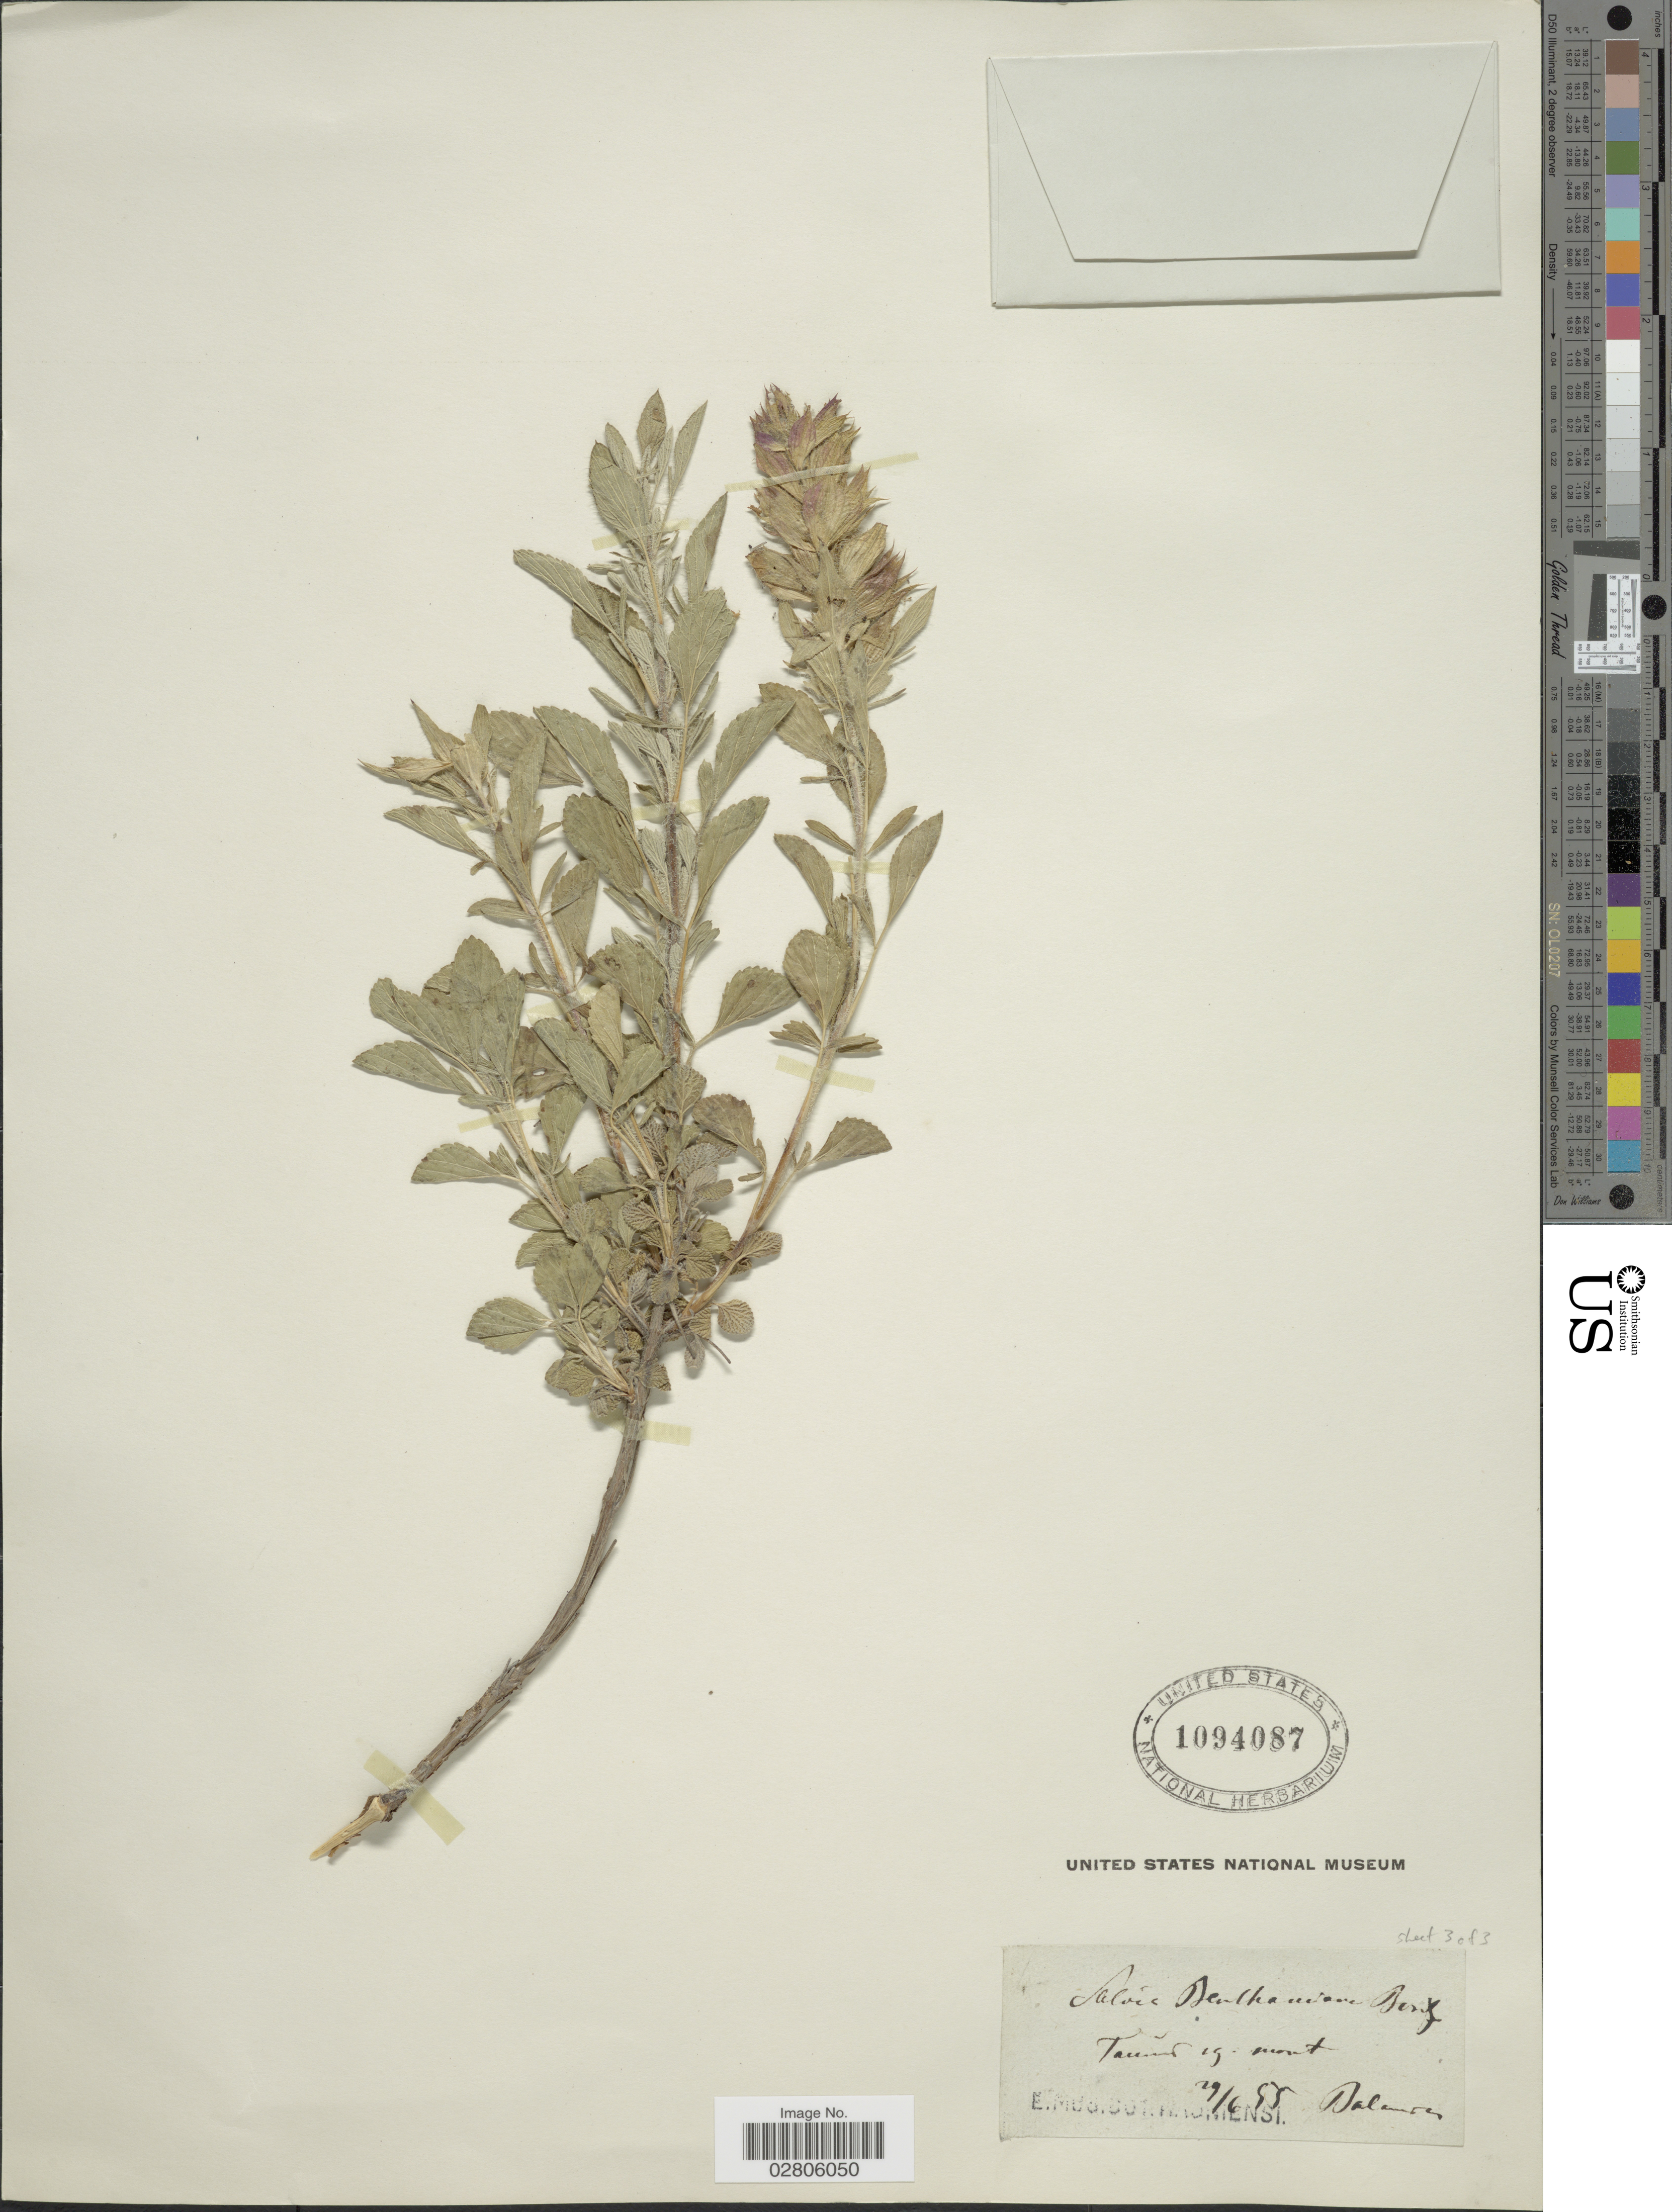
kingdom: Plantae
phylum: Tracheophyta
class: Magnoliopsida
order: Lamiales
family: Lamiaceae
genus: Salvia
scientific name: Salvia heldreichiana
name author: Boiss.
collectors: -. Balansa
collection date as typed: Transcribed d/m/y: 29/6/55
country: Turkey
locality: Taurus [interpreted] 19 [interpreted] mont.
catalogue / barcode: US 1094087